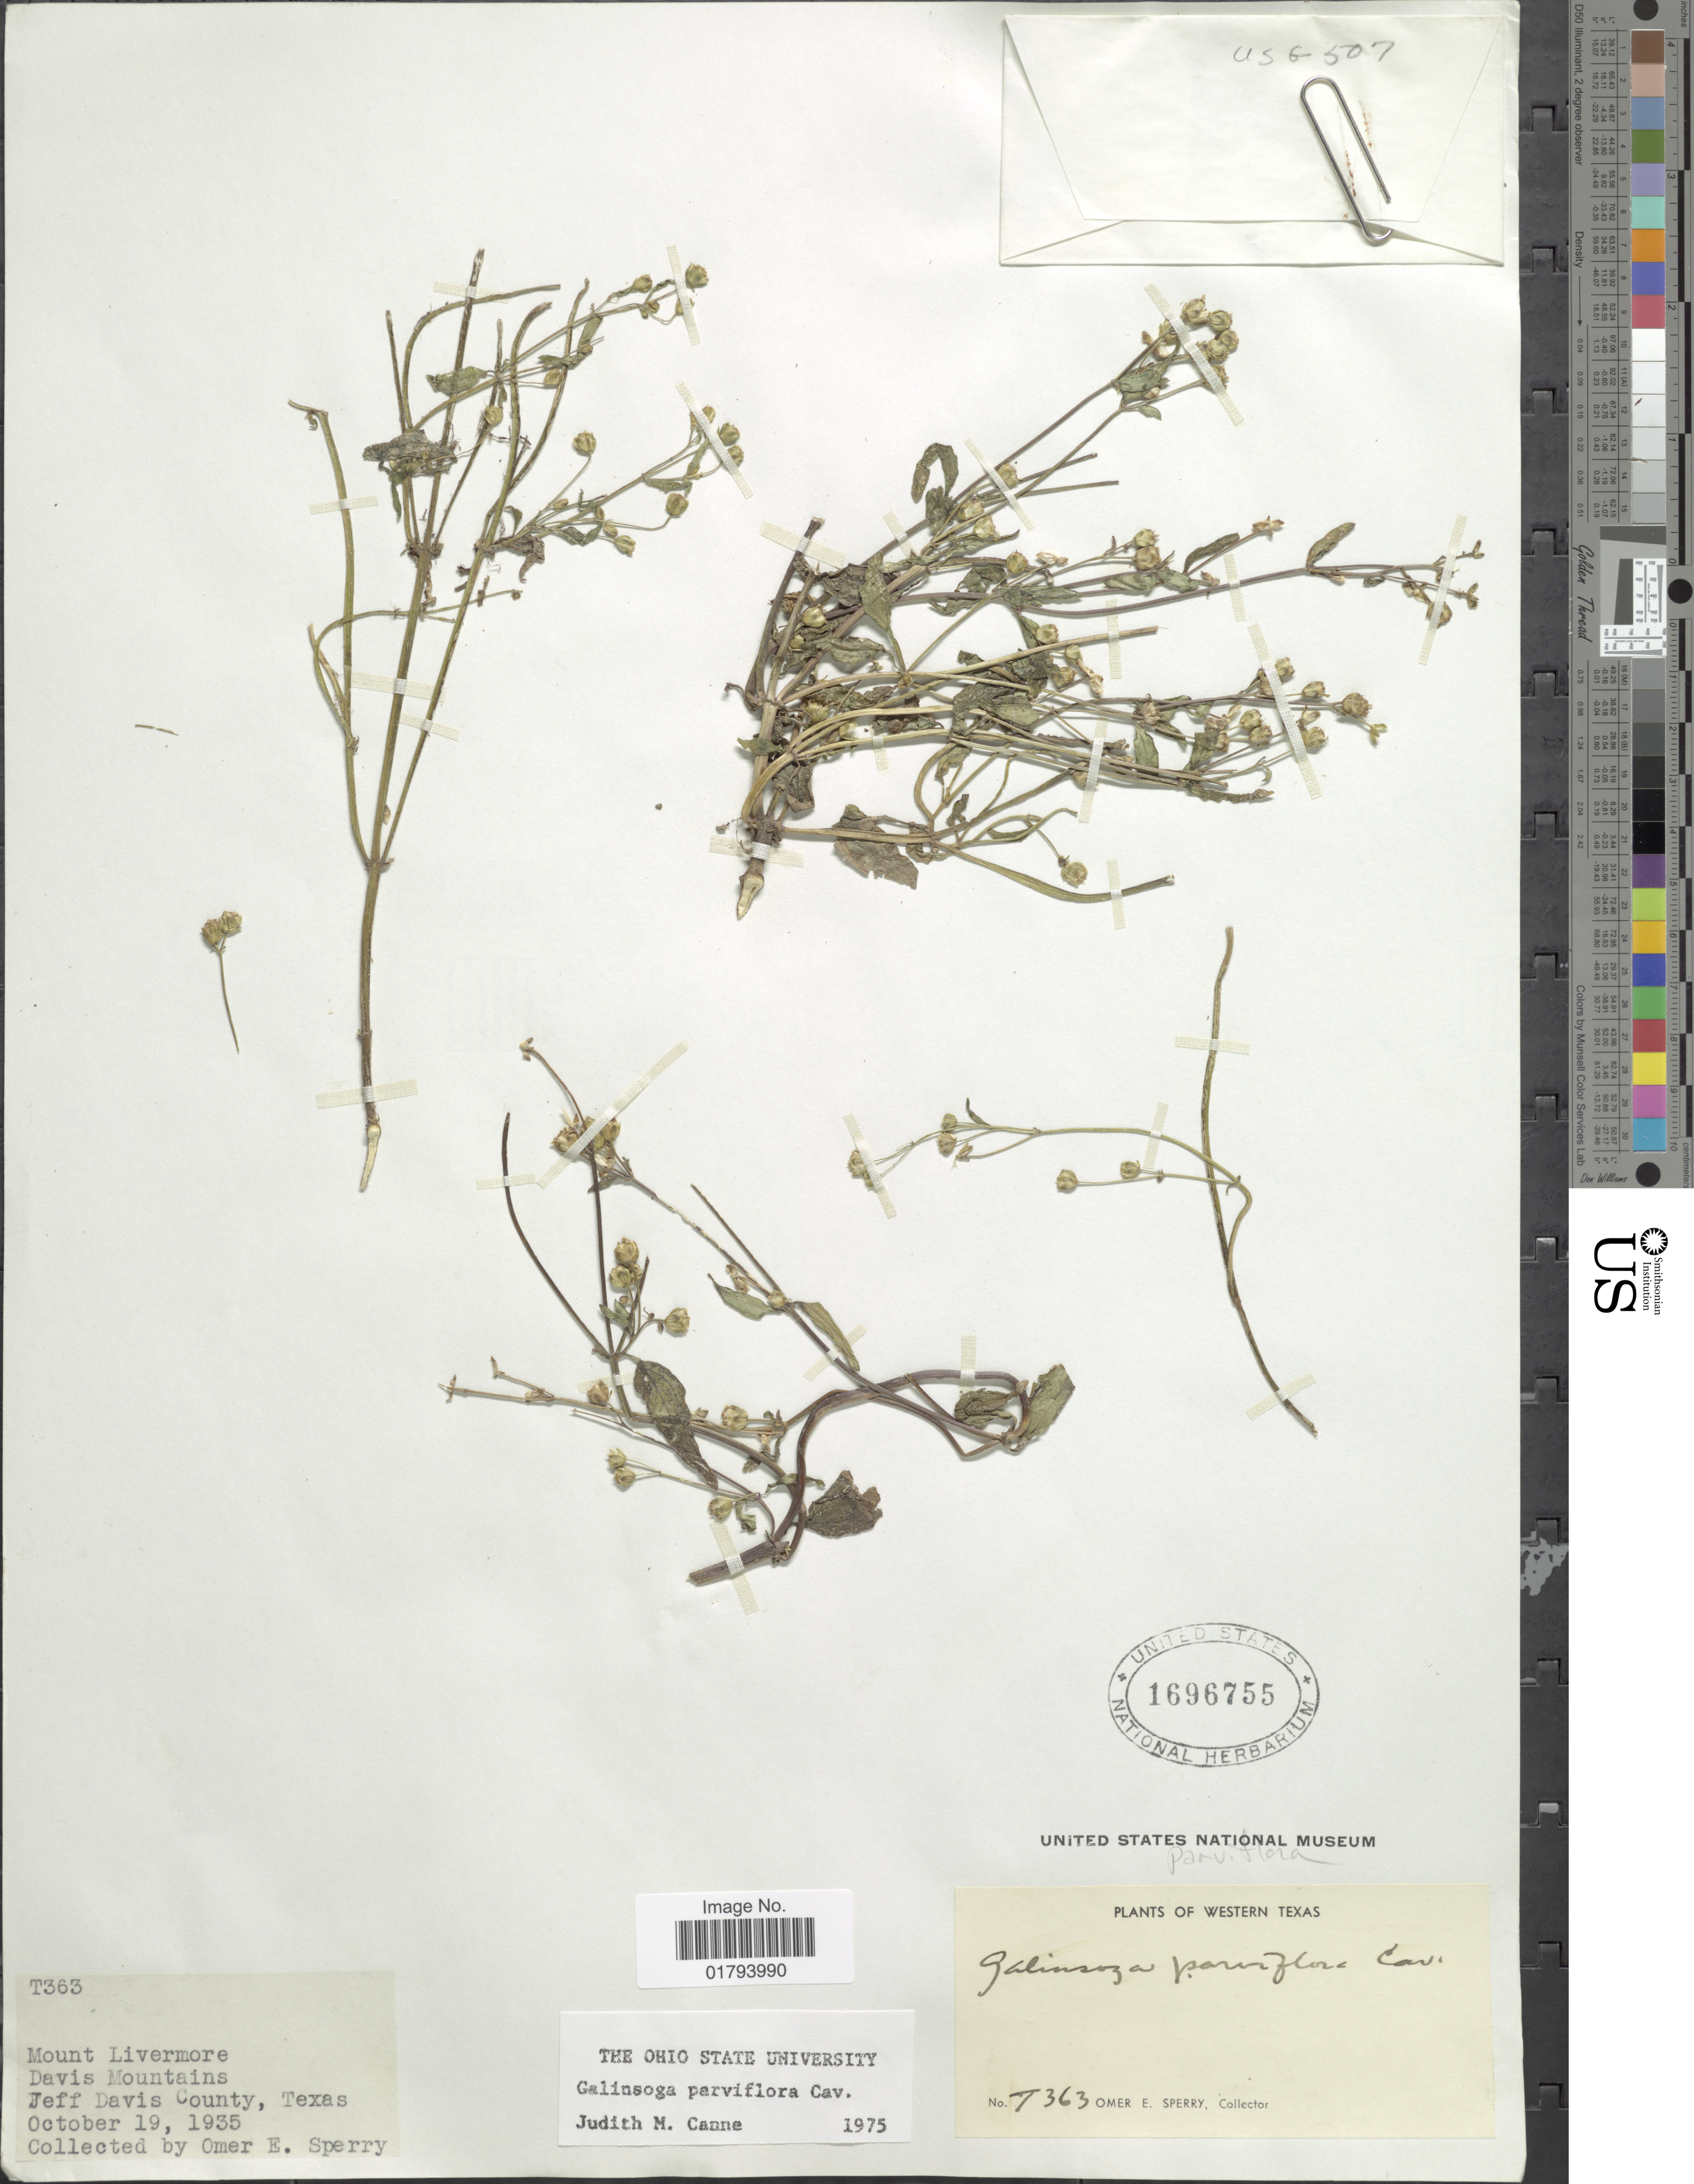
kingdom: Plantae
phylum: Tracheophyta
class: Magnoliopsida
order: Asterales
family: Asteraceae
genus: Galinsoga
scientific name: Galinsoga parviflora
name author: Cav.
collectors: O. E. Sperry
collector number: T363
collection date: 1935-10-19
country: United States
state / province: Texas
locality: Wesrtern Texas, Mount Livermore, Davis Mountains, Jeff Davis County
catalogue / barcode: US 1696755